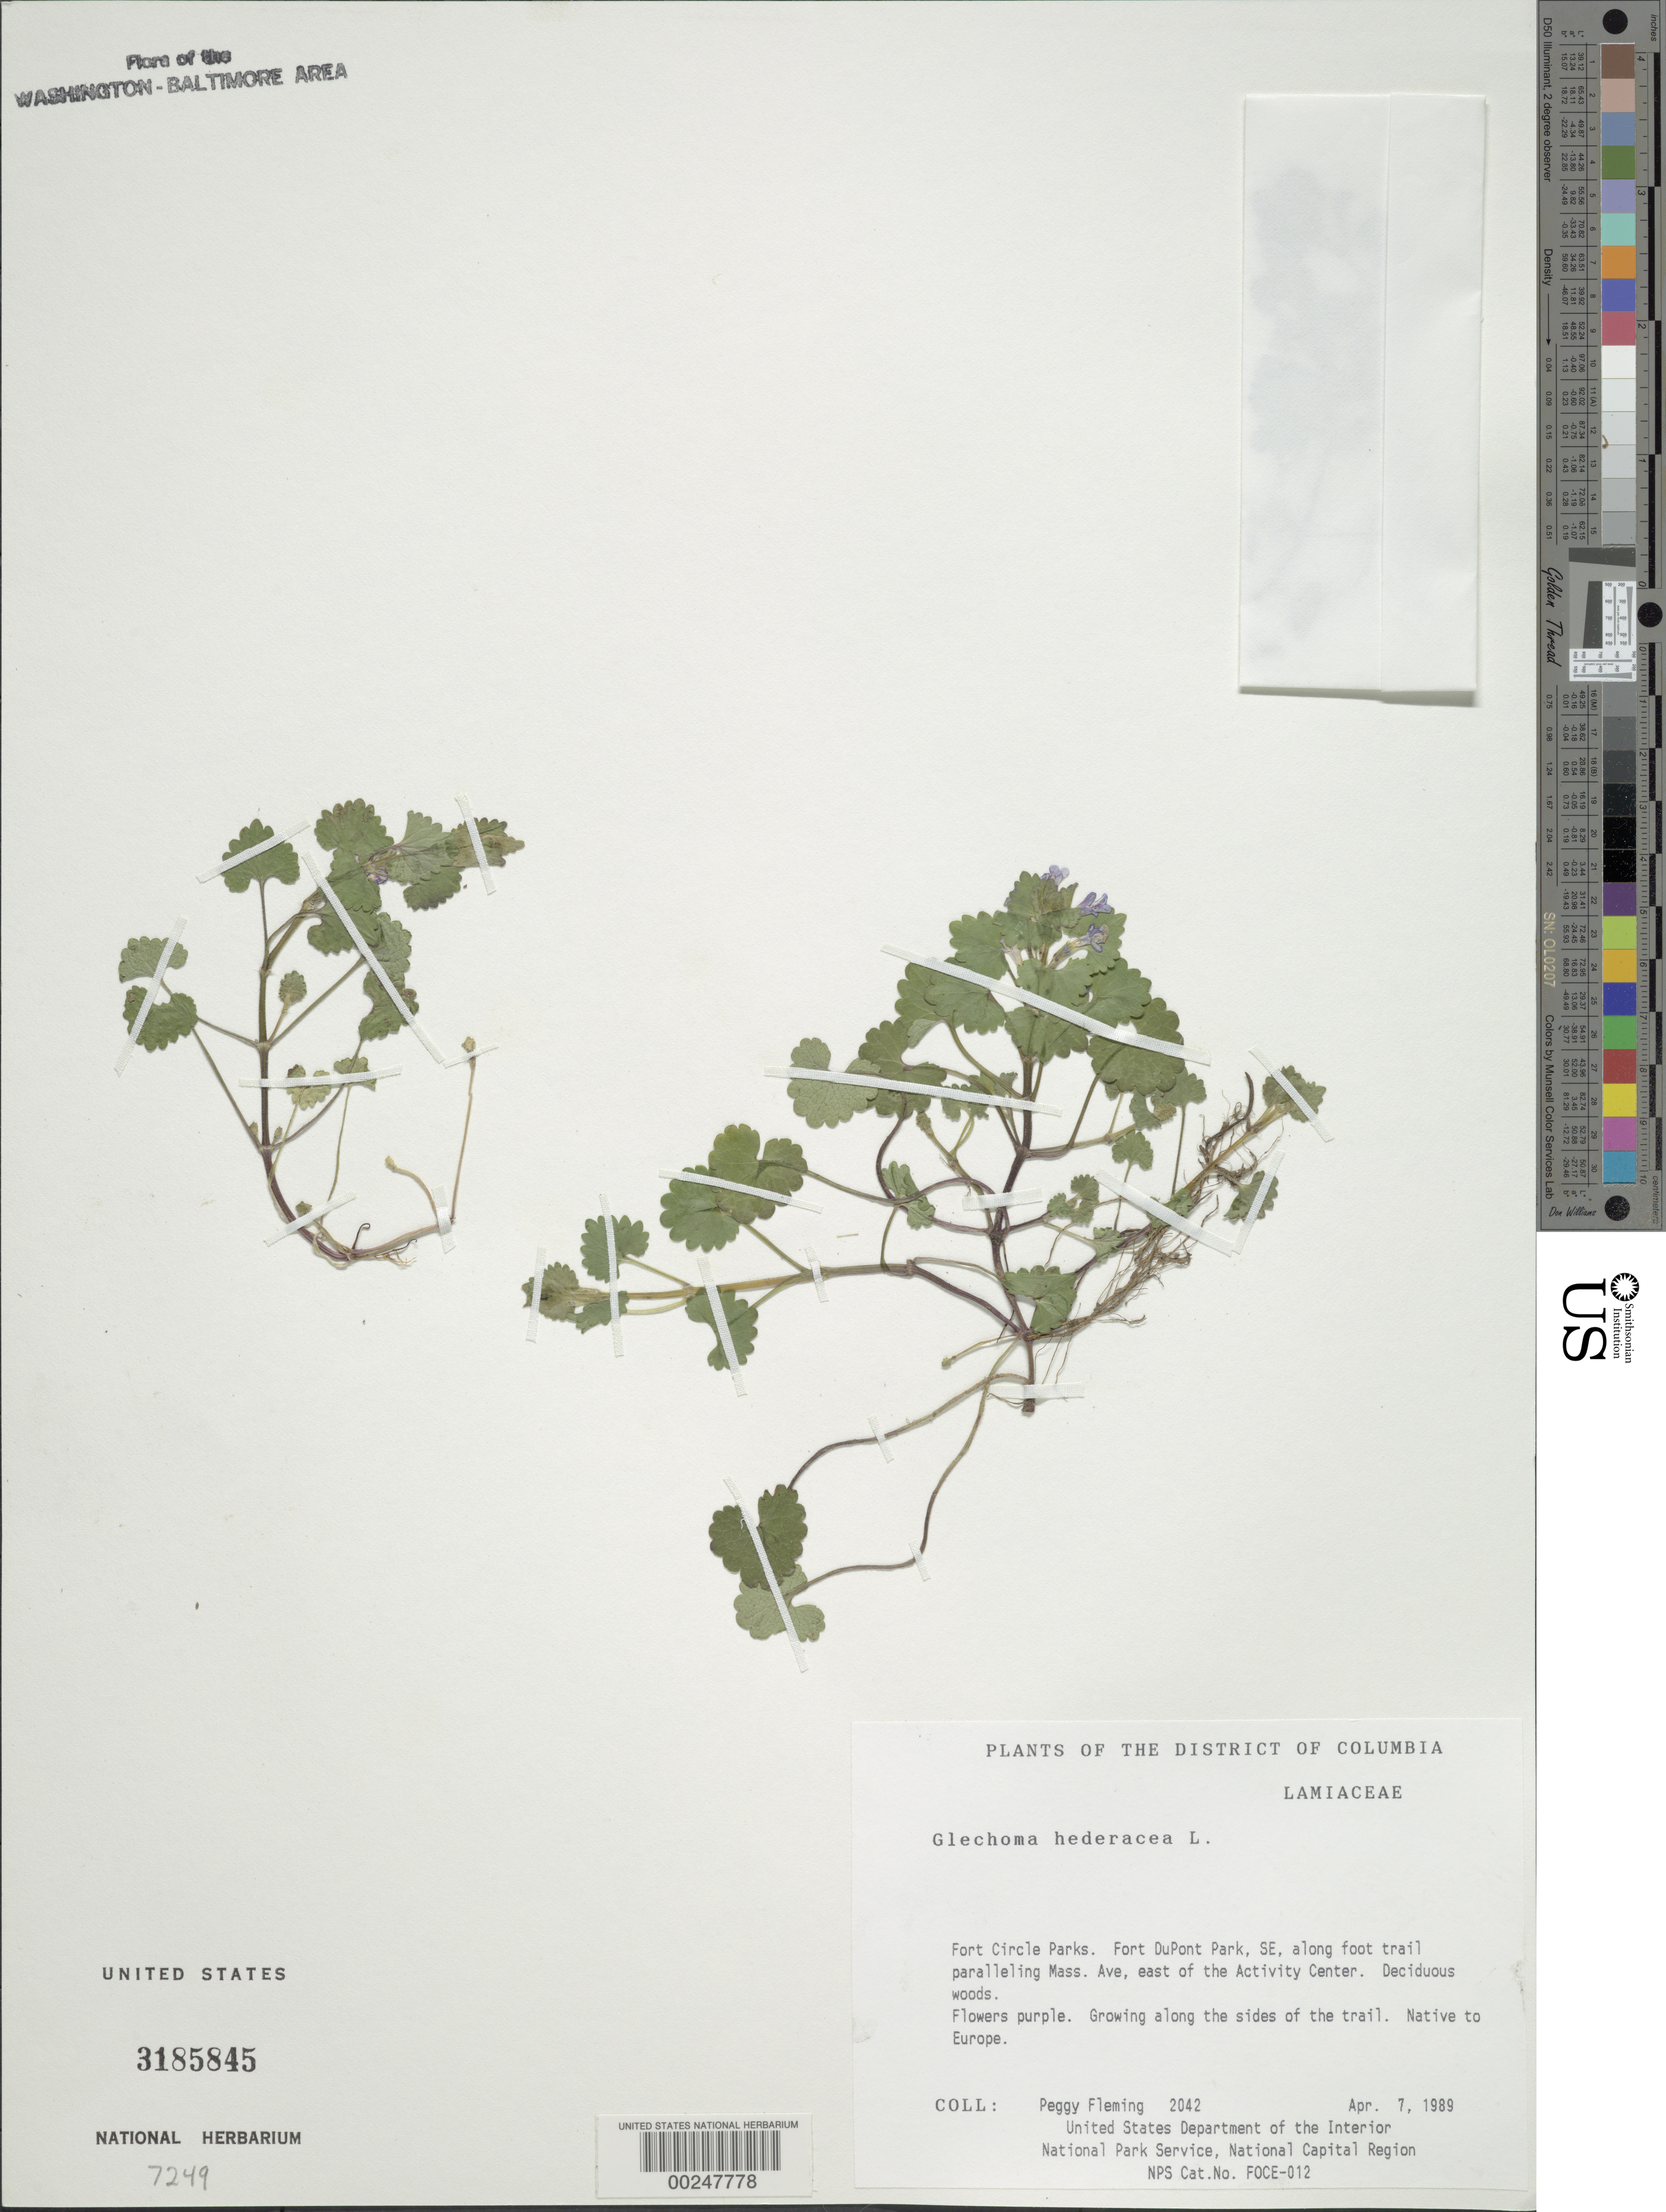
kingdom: Plantae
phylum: Tracheophyta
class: Magnoliopsida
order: Lamiales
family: Lamiaceae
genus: Glechoma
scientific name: Glechoma hederacea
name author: L.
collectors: P. Fleming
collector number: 2042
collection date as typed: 07 Apr 1989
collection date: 1989-04-07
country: United States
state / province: District of Columbia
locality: Fort Circle Parks, Fort Dupont Park, SE, along foot trail, paralleling Mass Ave., E of Activity Center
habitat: Deciduous woods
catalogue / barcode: US 3185845